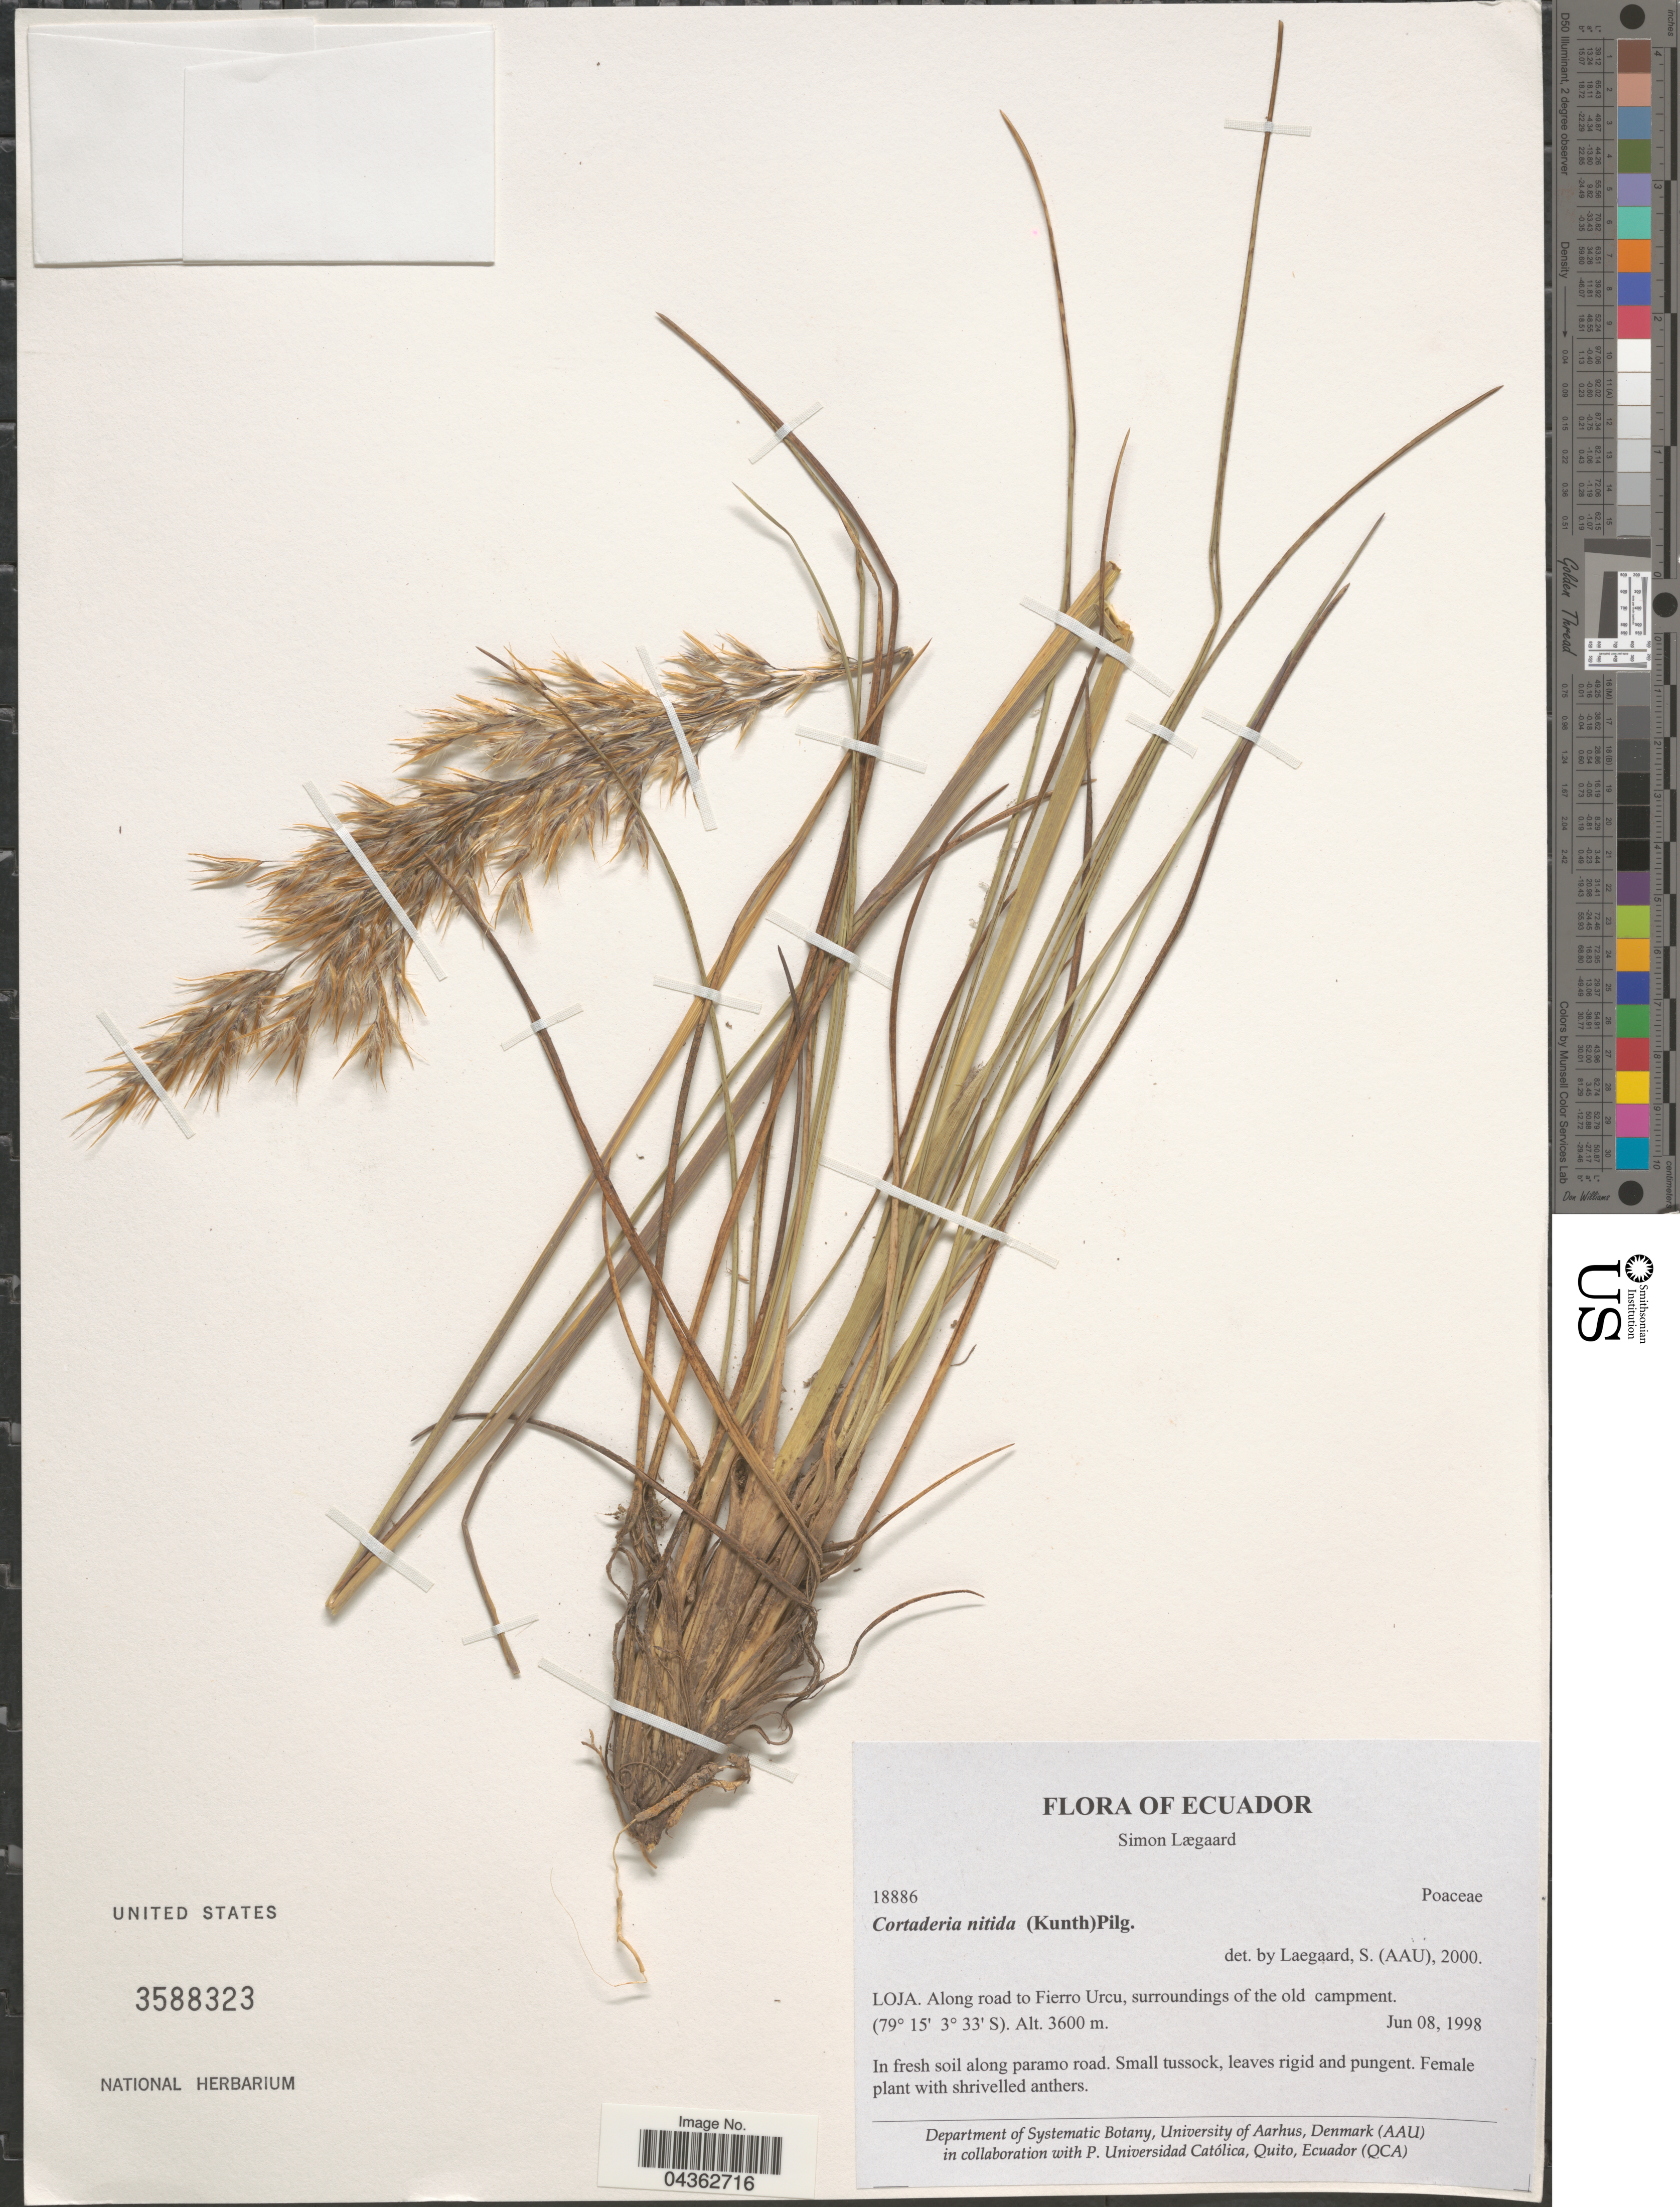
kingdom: Plantae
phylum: Tracheophyta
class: Liliopsida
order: Poales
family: Poaceae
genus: Cortaderia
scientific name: Cortaderia nitida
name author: (Kunth) Pilg.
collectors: S. Lægaard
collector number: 18886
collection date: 1998-06-08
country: Ecuador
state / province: Loja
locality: Along road to Fierro Urcu, surroundings of the old campment.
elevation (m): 3600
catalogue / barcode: US 3588323